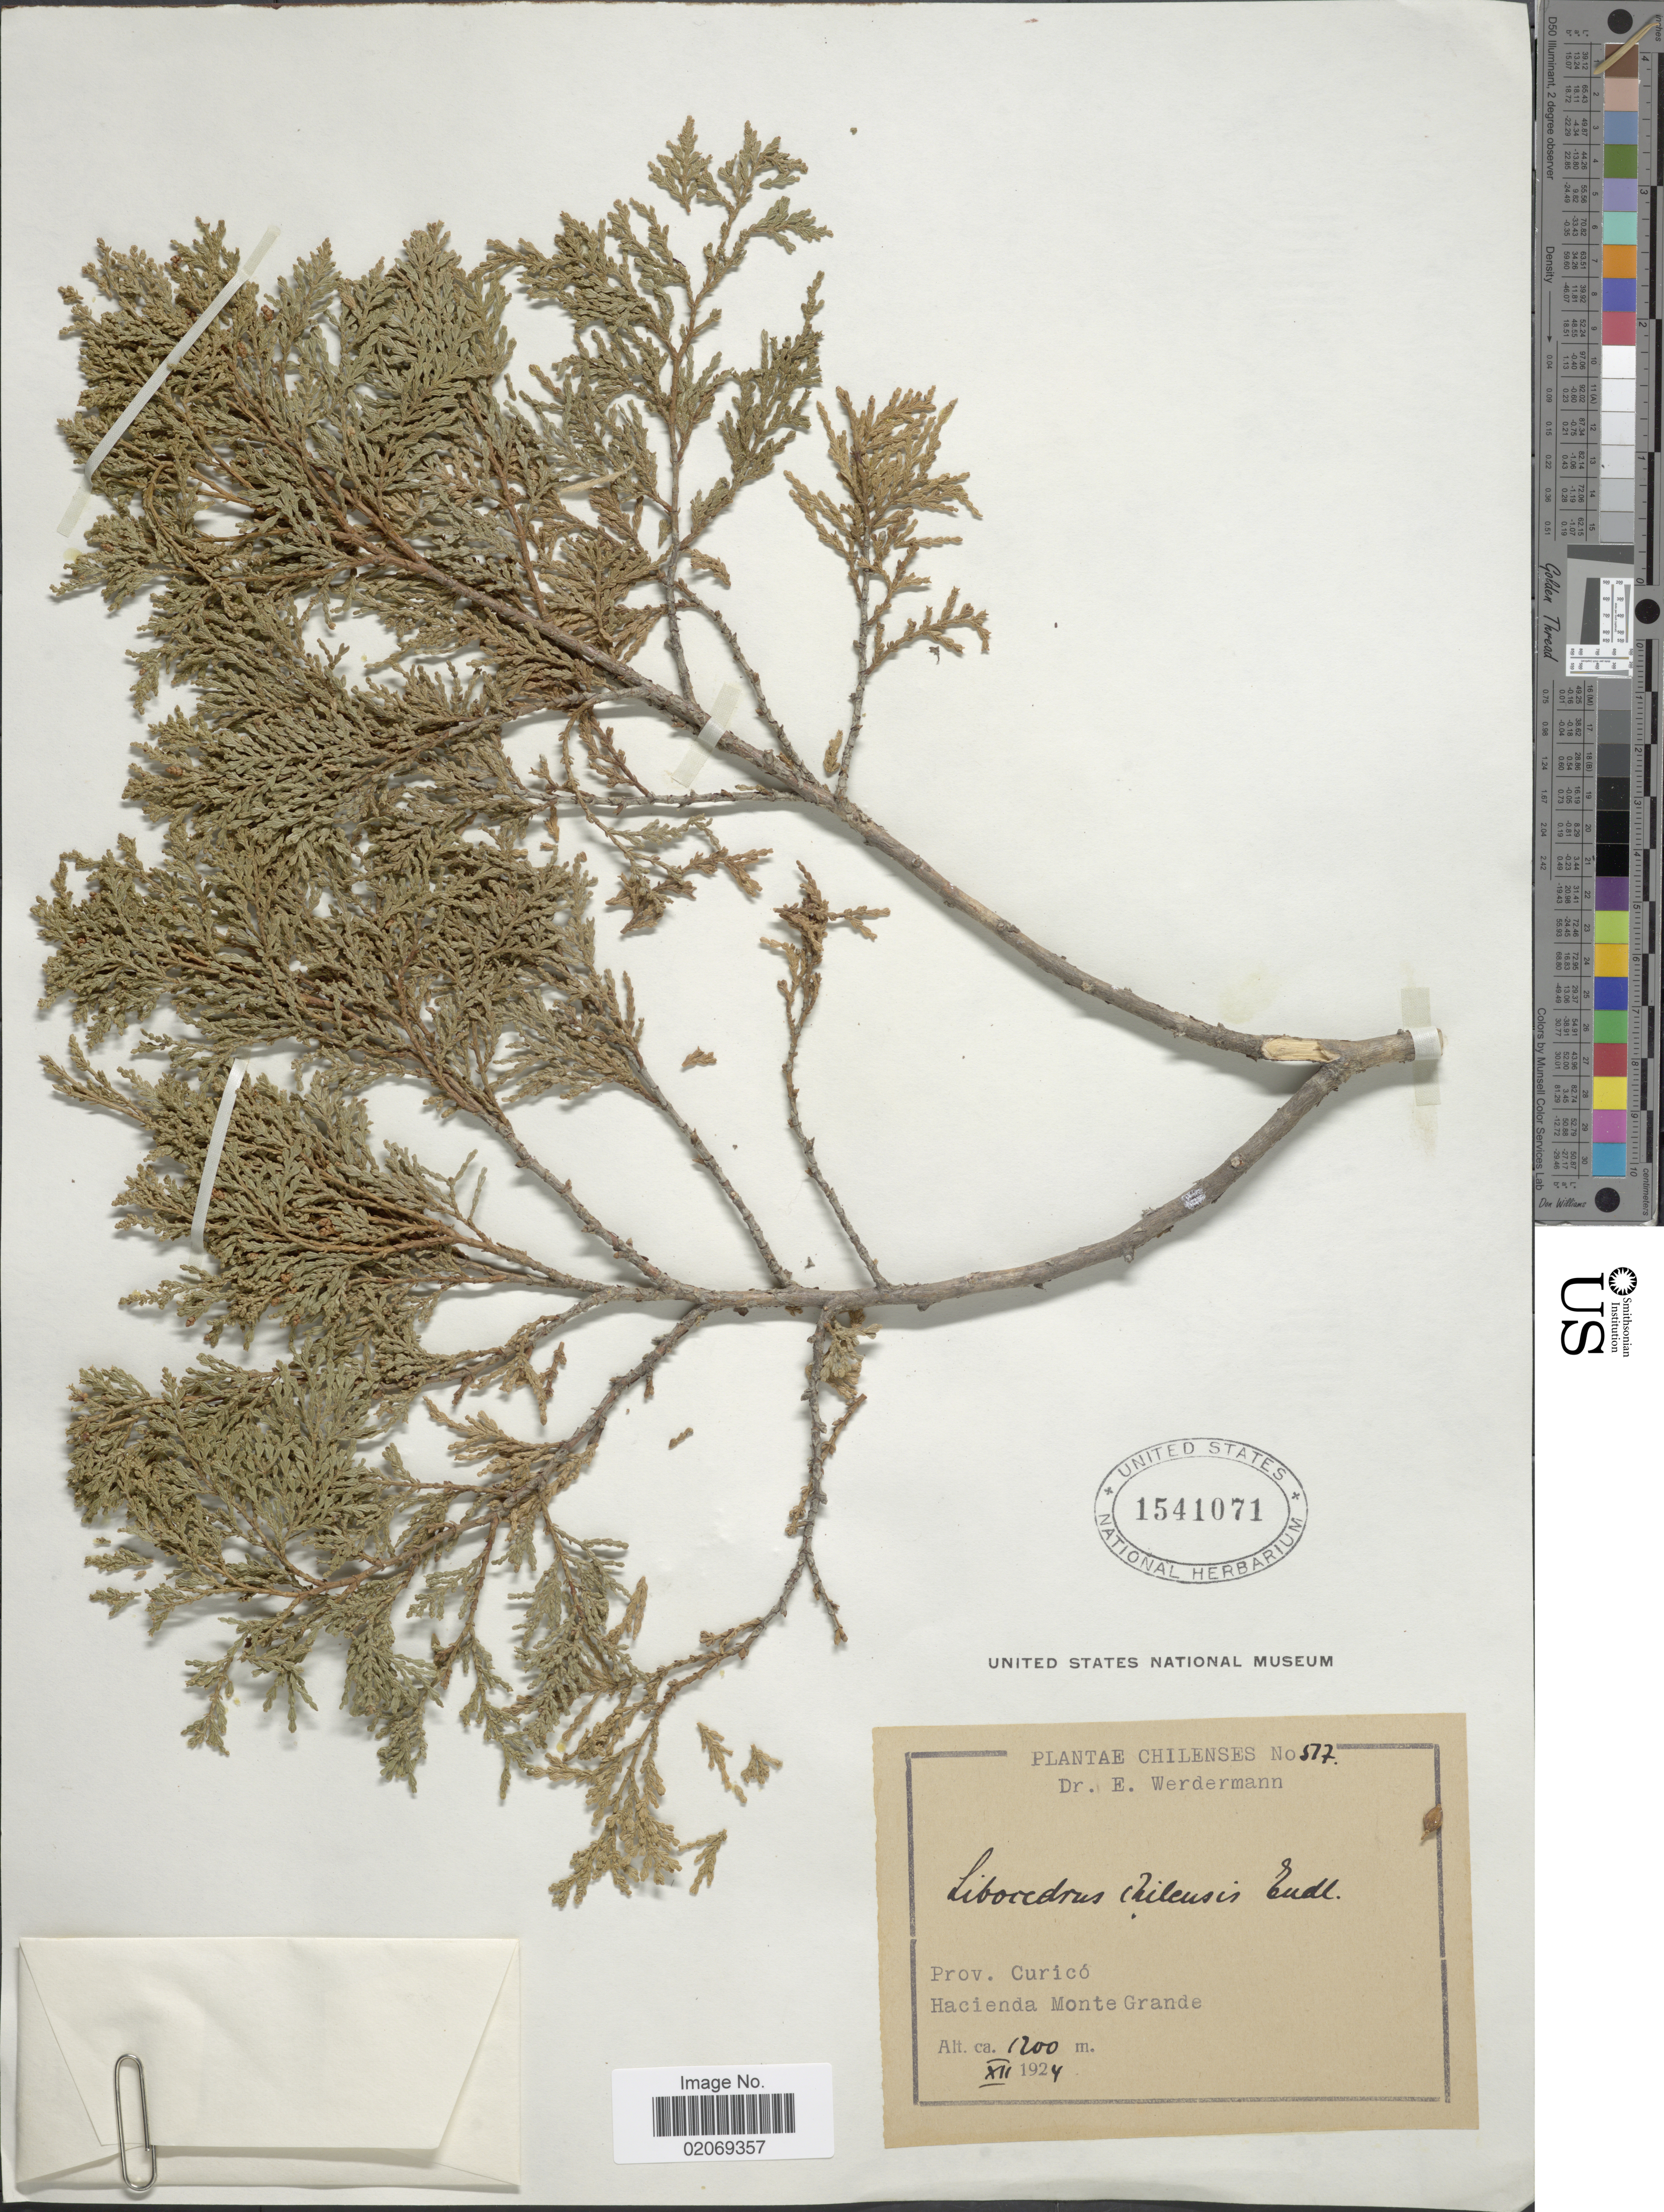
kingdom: Plantae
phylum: Tracheophyta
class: Pinopsida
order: Pinales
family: Cupressaceae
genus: Libocedrus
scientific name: Libocedrus chilensis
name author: (D. Don) Endl.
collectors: E. Werdermann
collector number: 517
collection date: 1924-12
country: Chile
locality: Prov. Curicó, Hacienda Monte Grande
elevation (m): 1200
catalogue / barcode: US 1541071